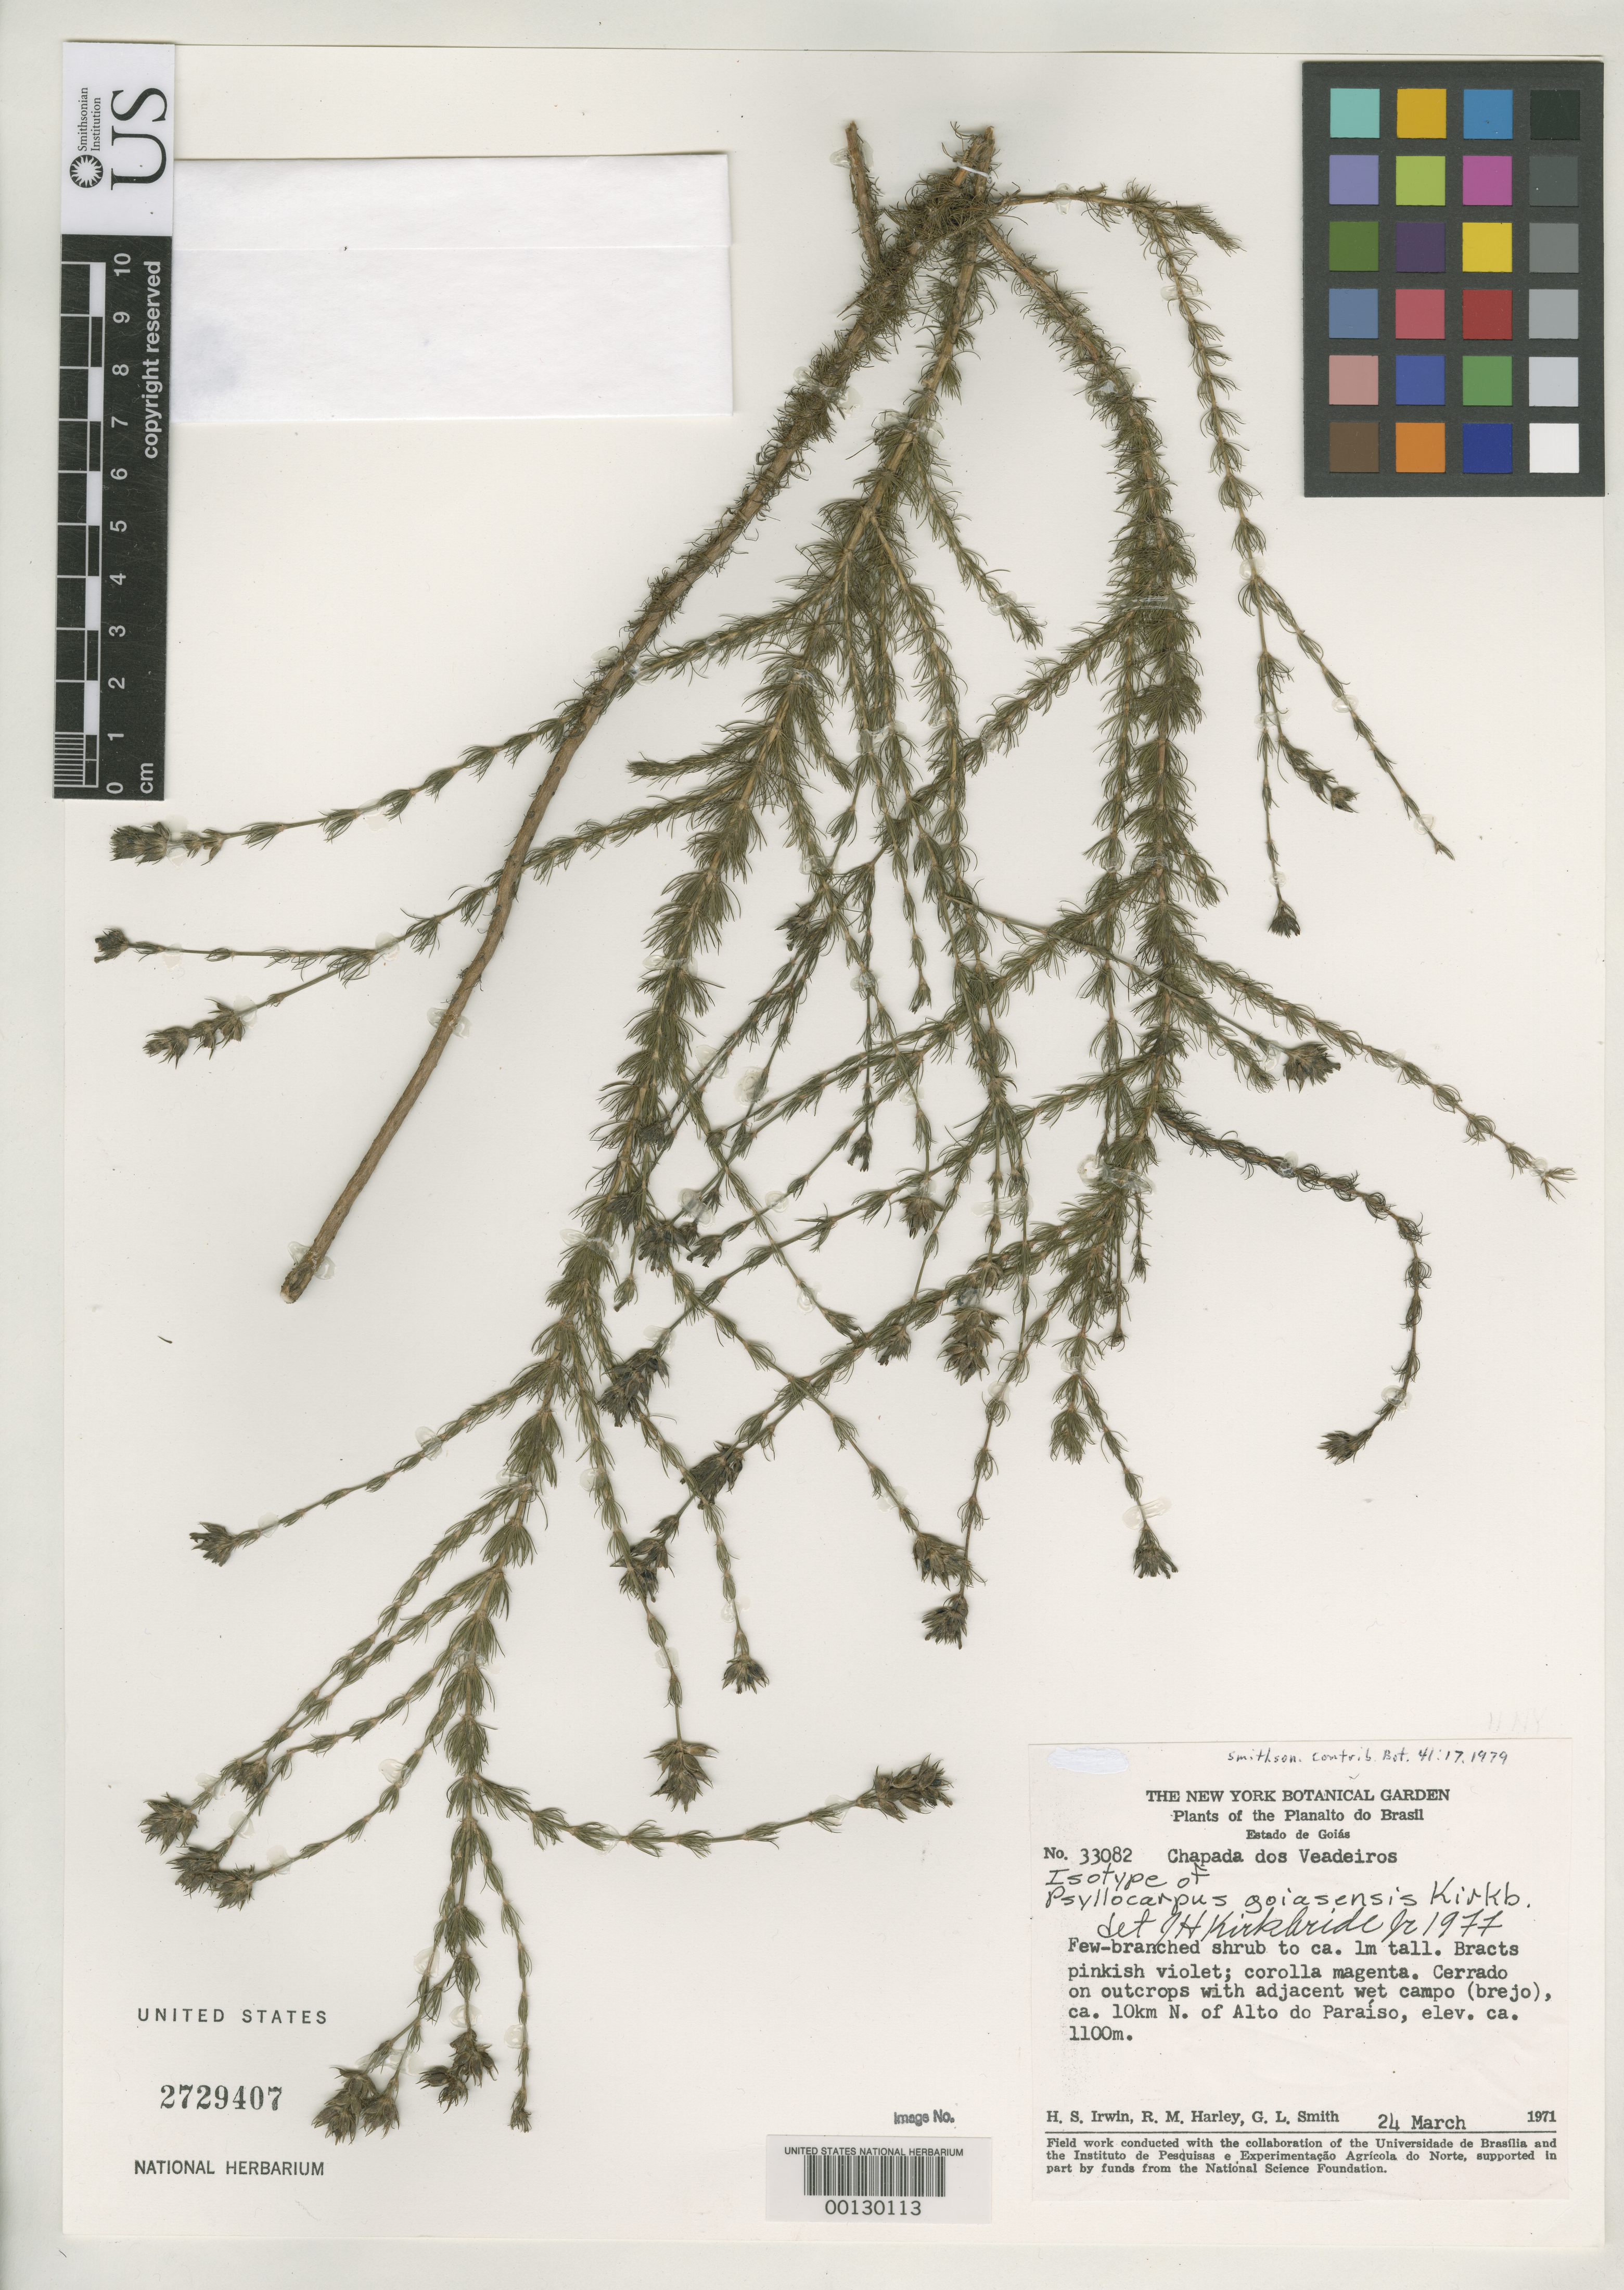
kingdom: Plantae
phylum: Tracheophyta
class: Magnoliopsida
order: Gentianales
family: Rubiaceae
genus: Psyllocarpus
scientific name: Psyllocarpus goiasensis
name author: J.H. Kirkbr.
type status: Isotype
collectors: H. Irwin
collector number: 33082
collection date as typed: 24 Mar 1971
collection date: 1971-03-24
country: Brazil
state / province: Goiás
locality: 10 km N of Alto do Paraiso.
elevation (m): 1100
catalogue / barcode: US 2729407